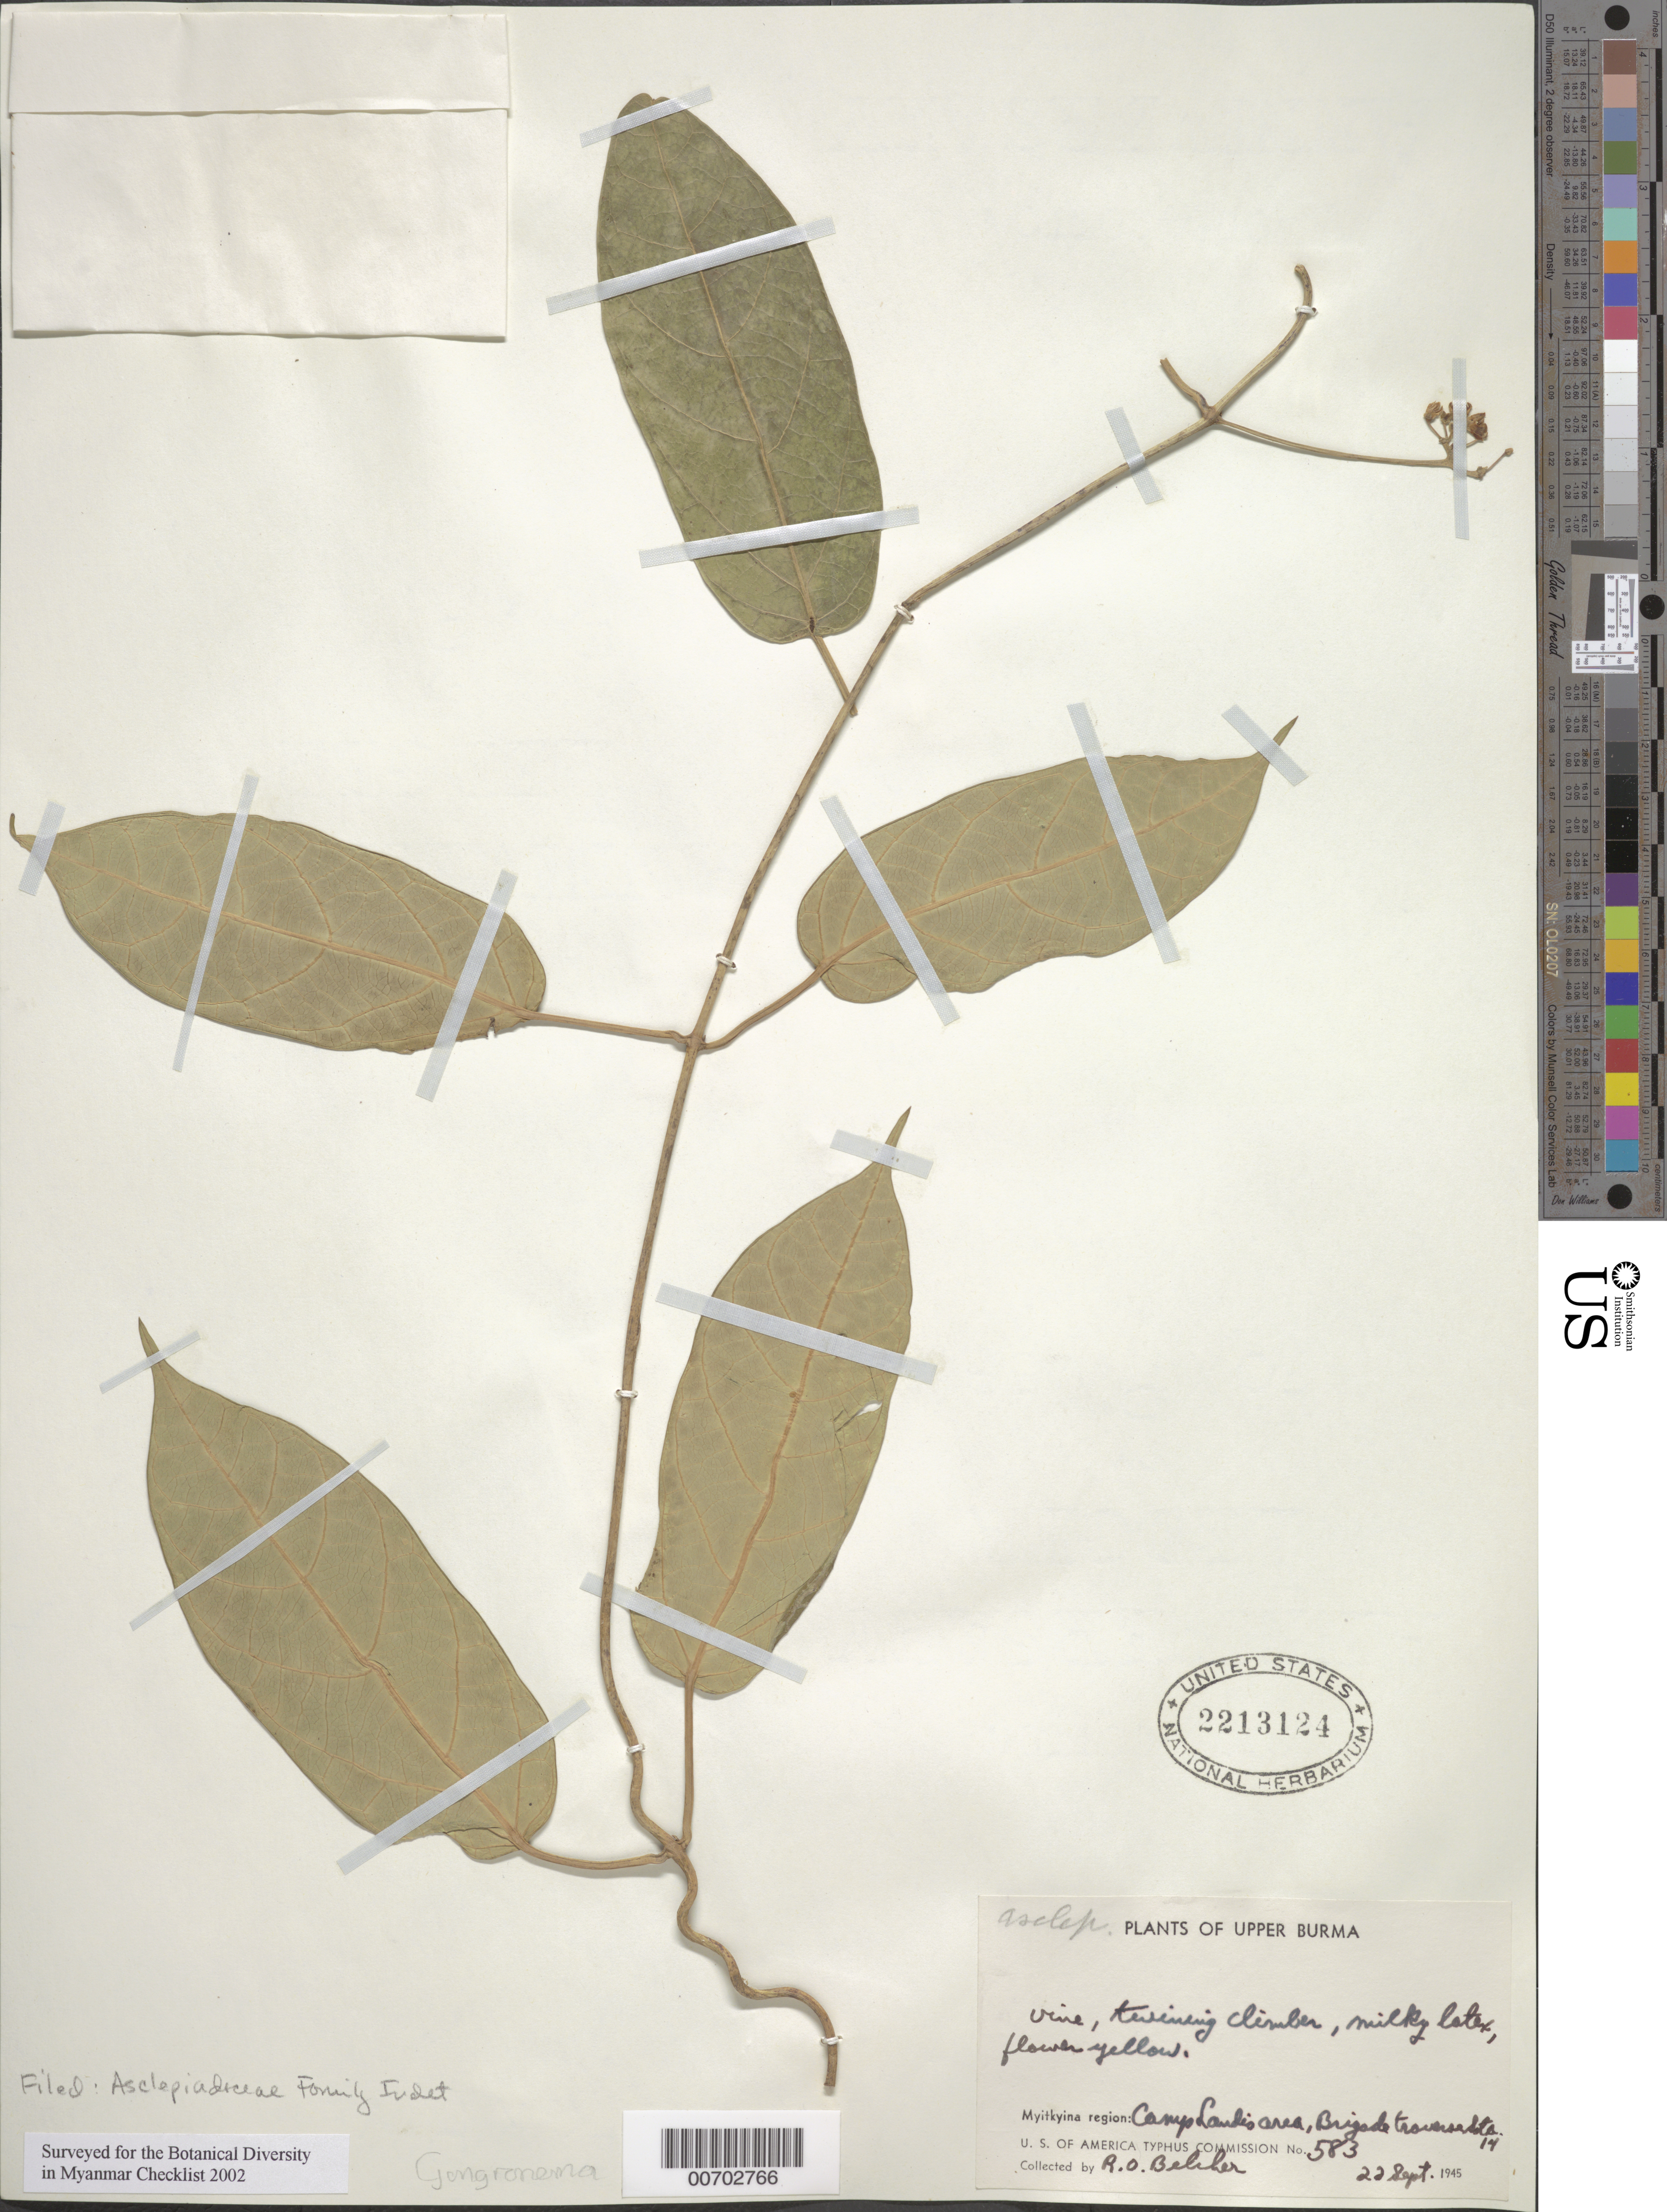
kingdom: Plantae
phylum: Tracheophyta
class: Magnoliopsida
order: Gentianales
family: Apocynaceae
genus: Matelea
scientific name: Matelea stenopetala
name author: Sandwith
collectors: R. Belcher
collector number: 583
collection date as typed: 22 Sep 1945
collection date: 1945-09-22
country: Myanmar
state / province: Kachin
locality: Myitkyina, Camp Landis area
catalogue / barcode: US 2213124